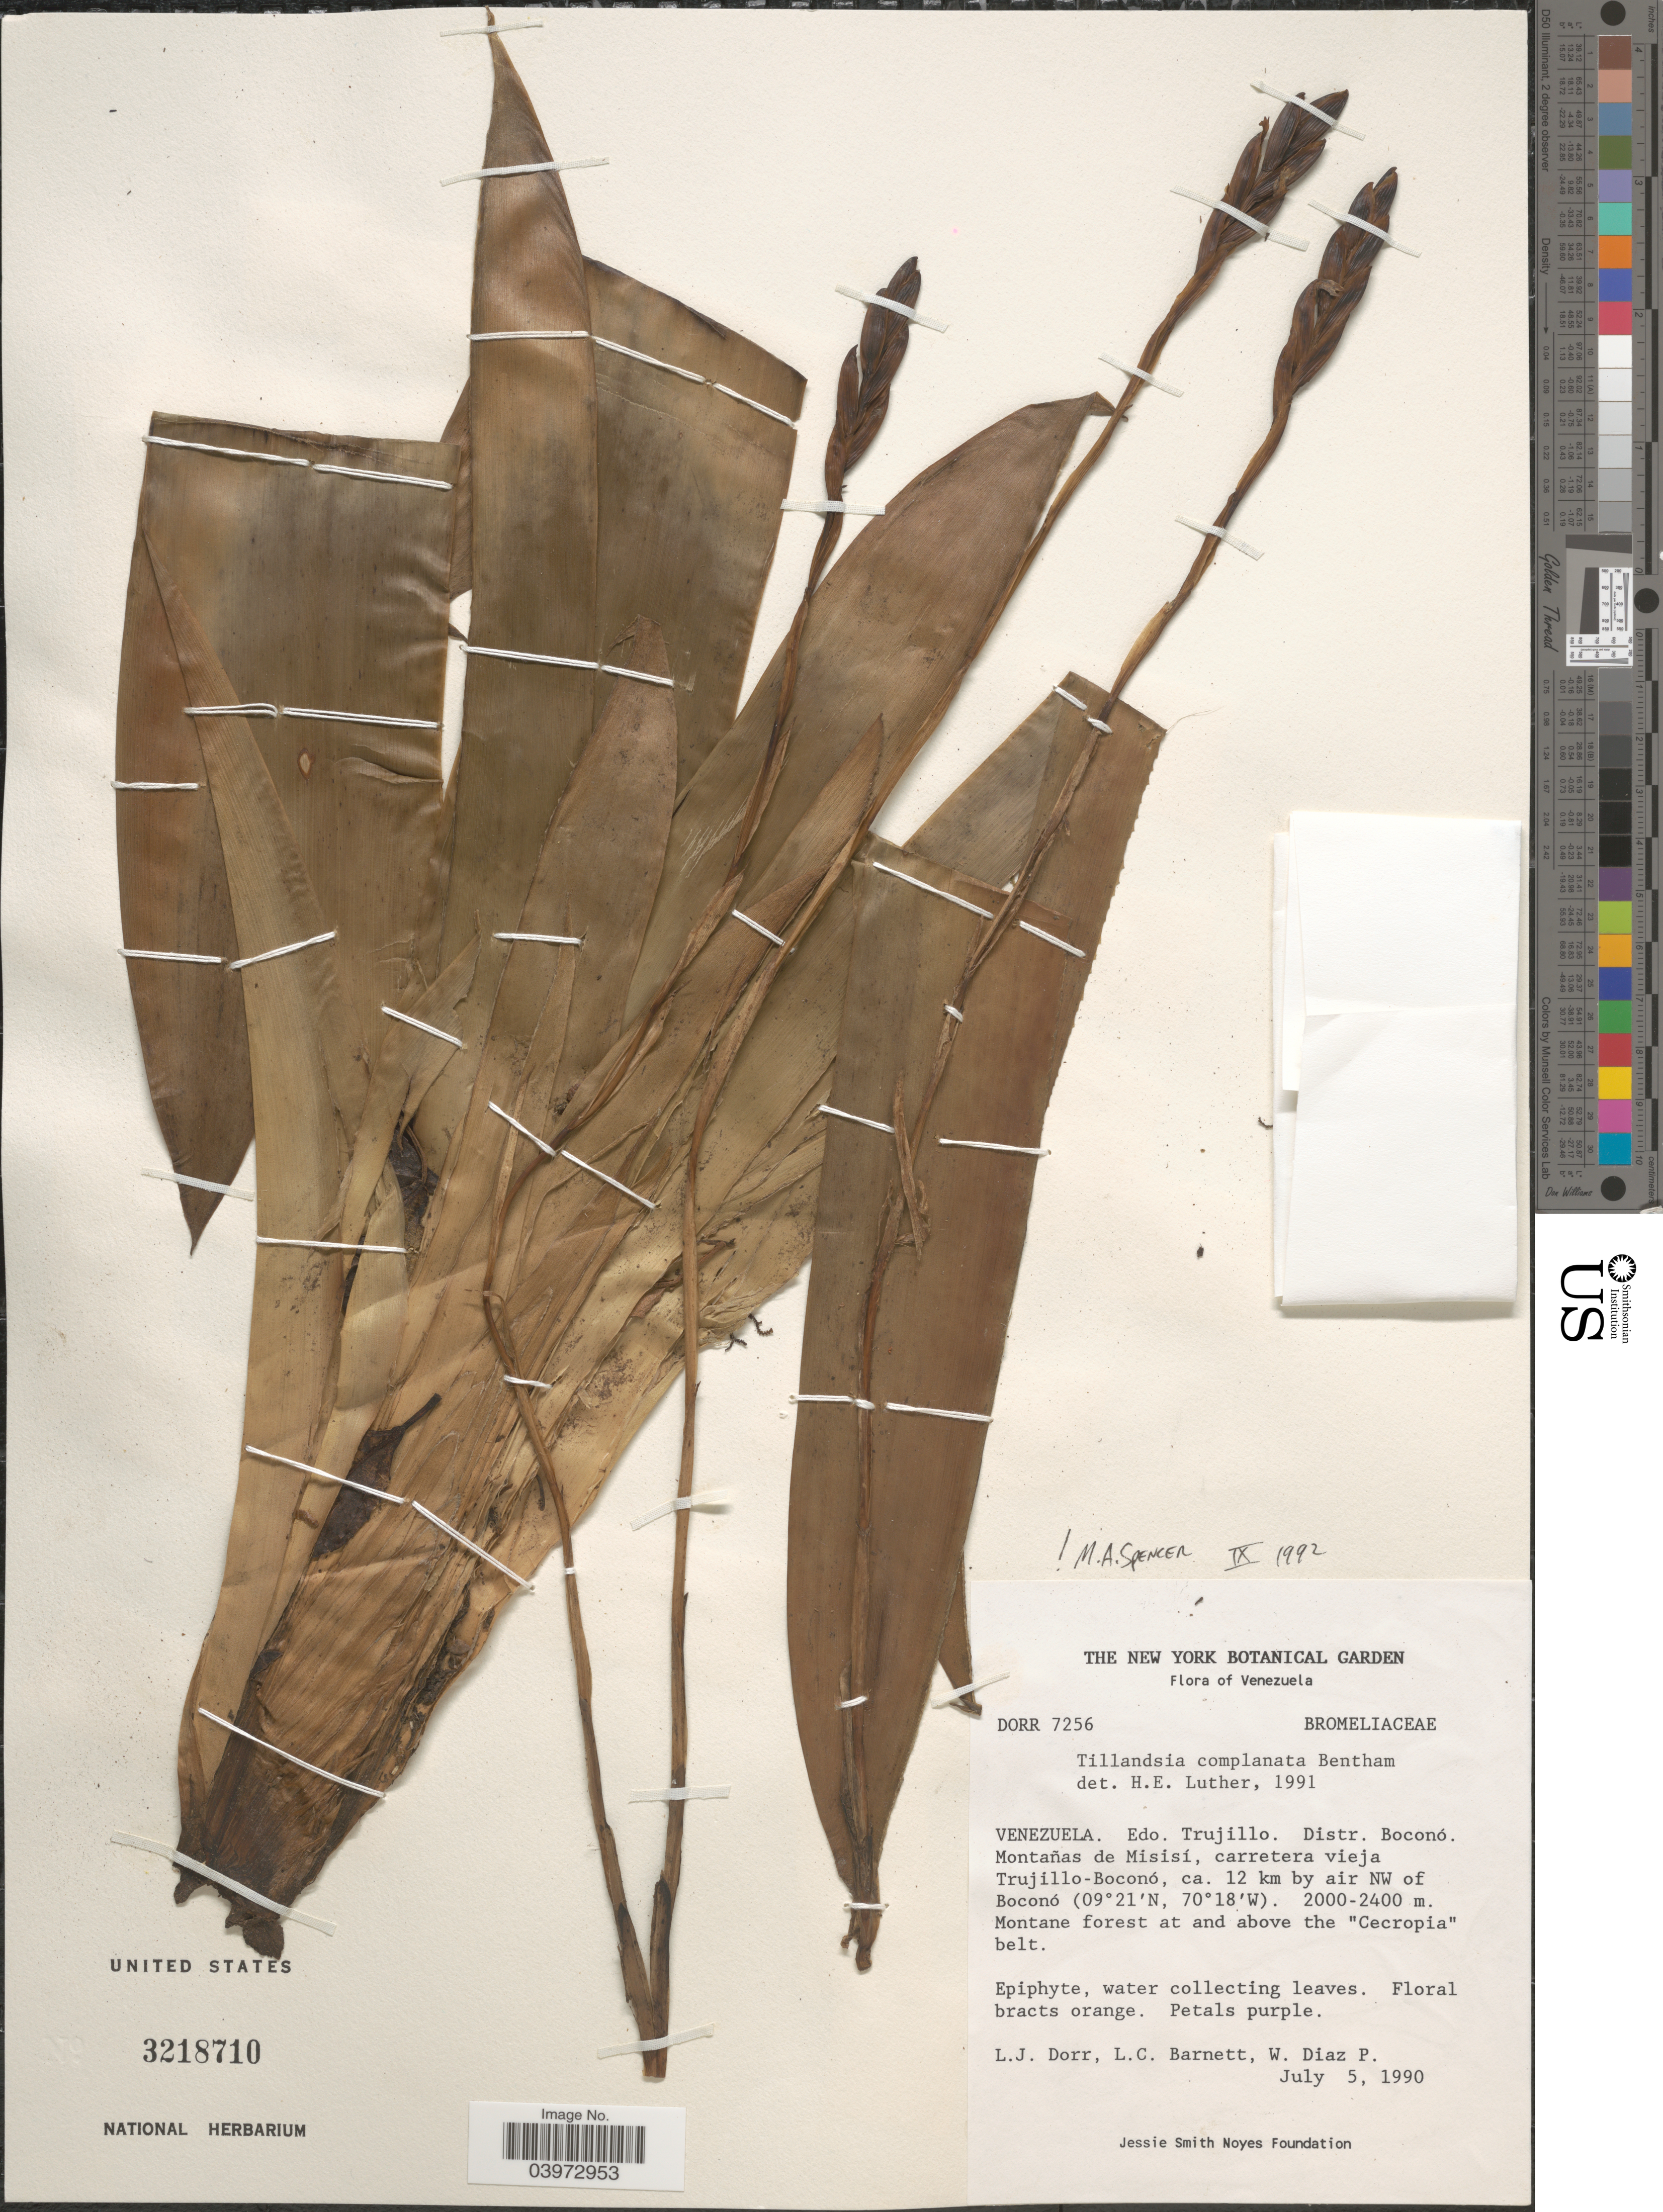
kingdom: Plantae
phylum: Tracheophyta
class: Liliopsida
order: Poales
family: Bromeliaceae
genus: Tillandsia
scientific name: Tillandsia complanata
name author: Benth.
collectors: L. J. Dorr, L. C. Barnett & W. Díaz P.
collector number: DORR 7256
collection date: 1990-07-05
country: Venezuela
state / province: Trujillo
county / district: Boconó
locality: Montañas de Misisí, carretera vieja Trujillo-Boconó, ca. 12 km by air NW of Boconó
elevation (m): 2000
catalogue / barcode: US 3218710